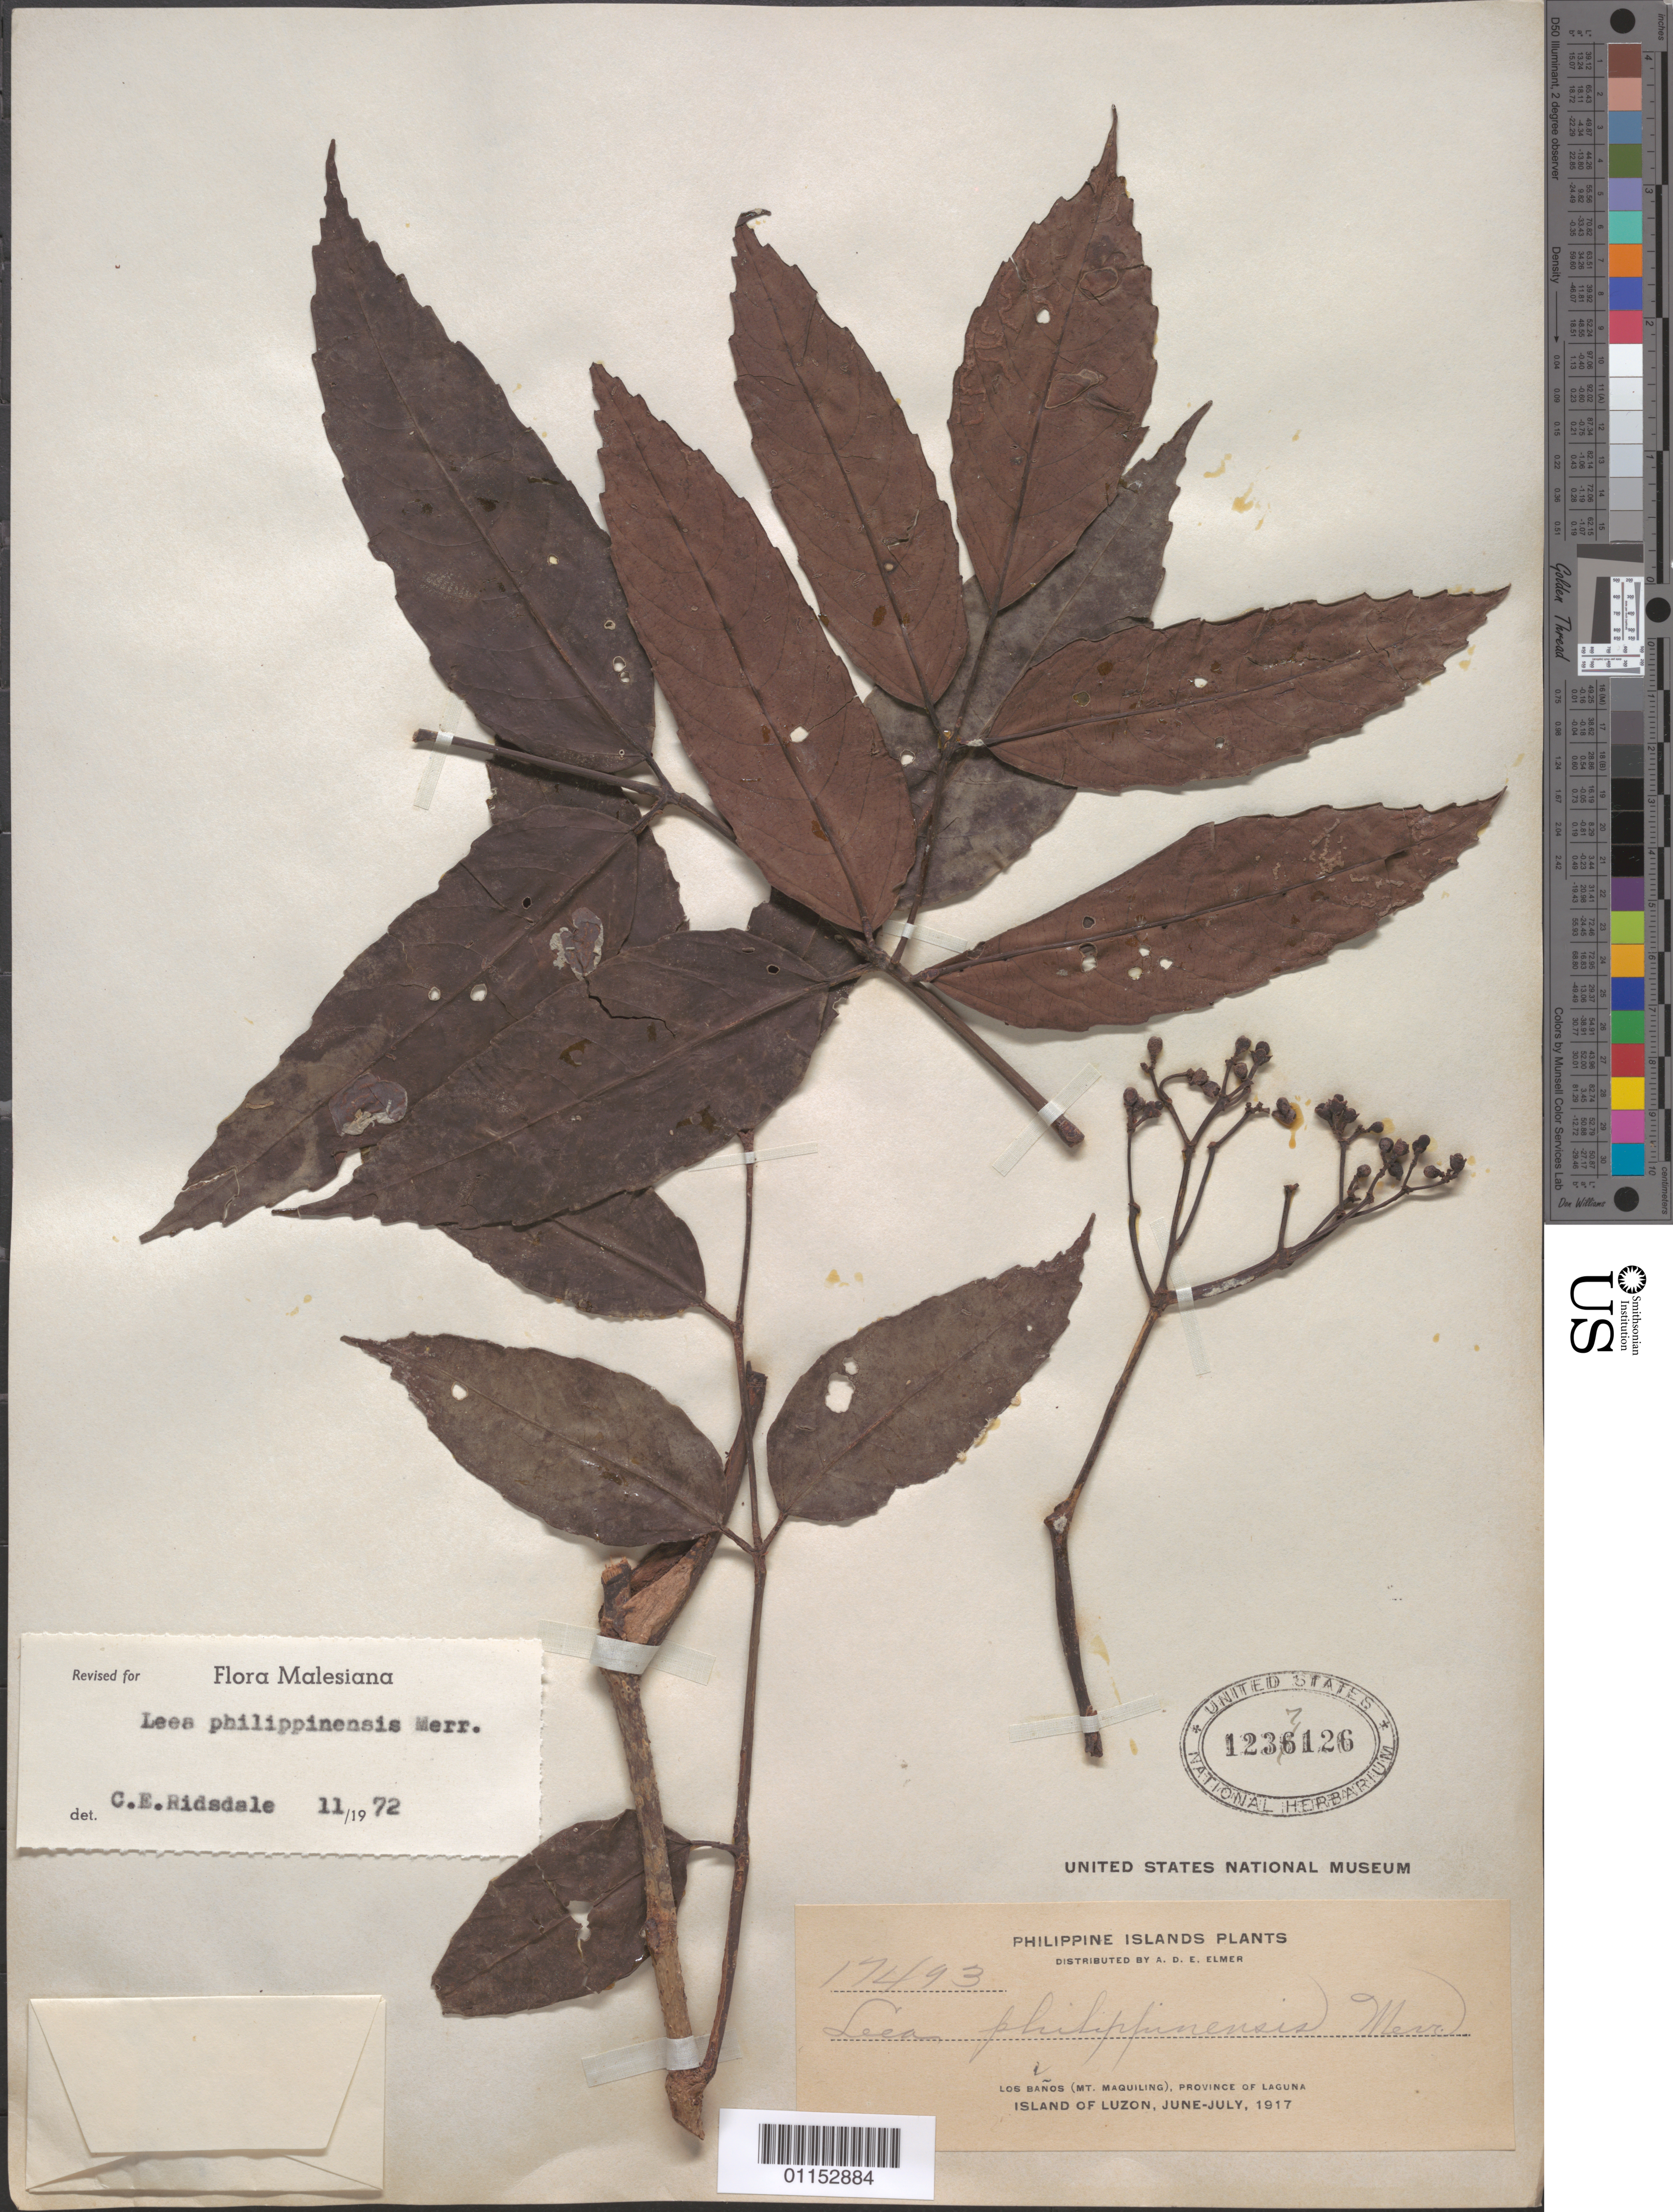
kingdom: Plantae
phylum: Tracheophyta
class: Magnoliopsida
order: Vitales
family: Vitaceae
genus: Leea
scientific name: Leea philippinensis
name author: Merr.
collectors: A. D. E. Elmer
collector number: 17493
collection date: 1917-06/1917-07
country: Philippines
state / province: Calabarzon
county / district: Laguna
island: Luzon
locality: Los Banos, Mt Maquiling. Luzon.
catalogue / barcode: US 1237126